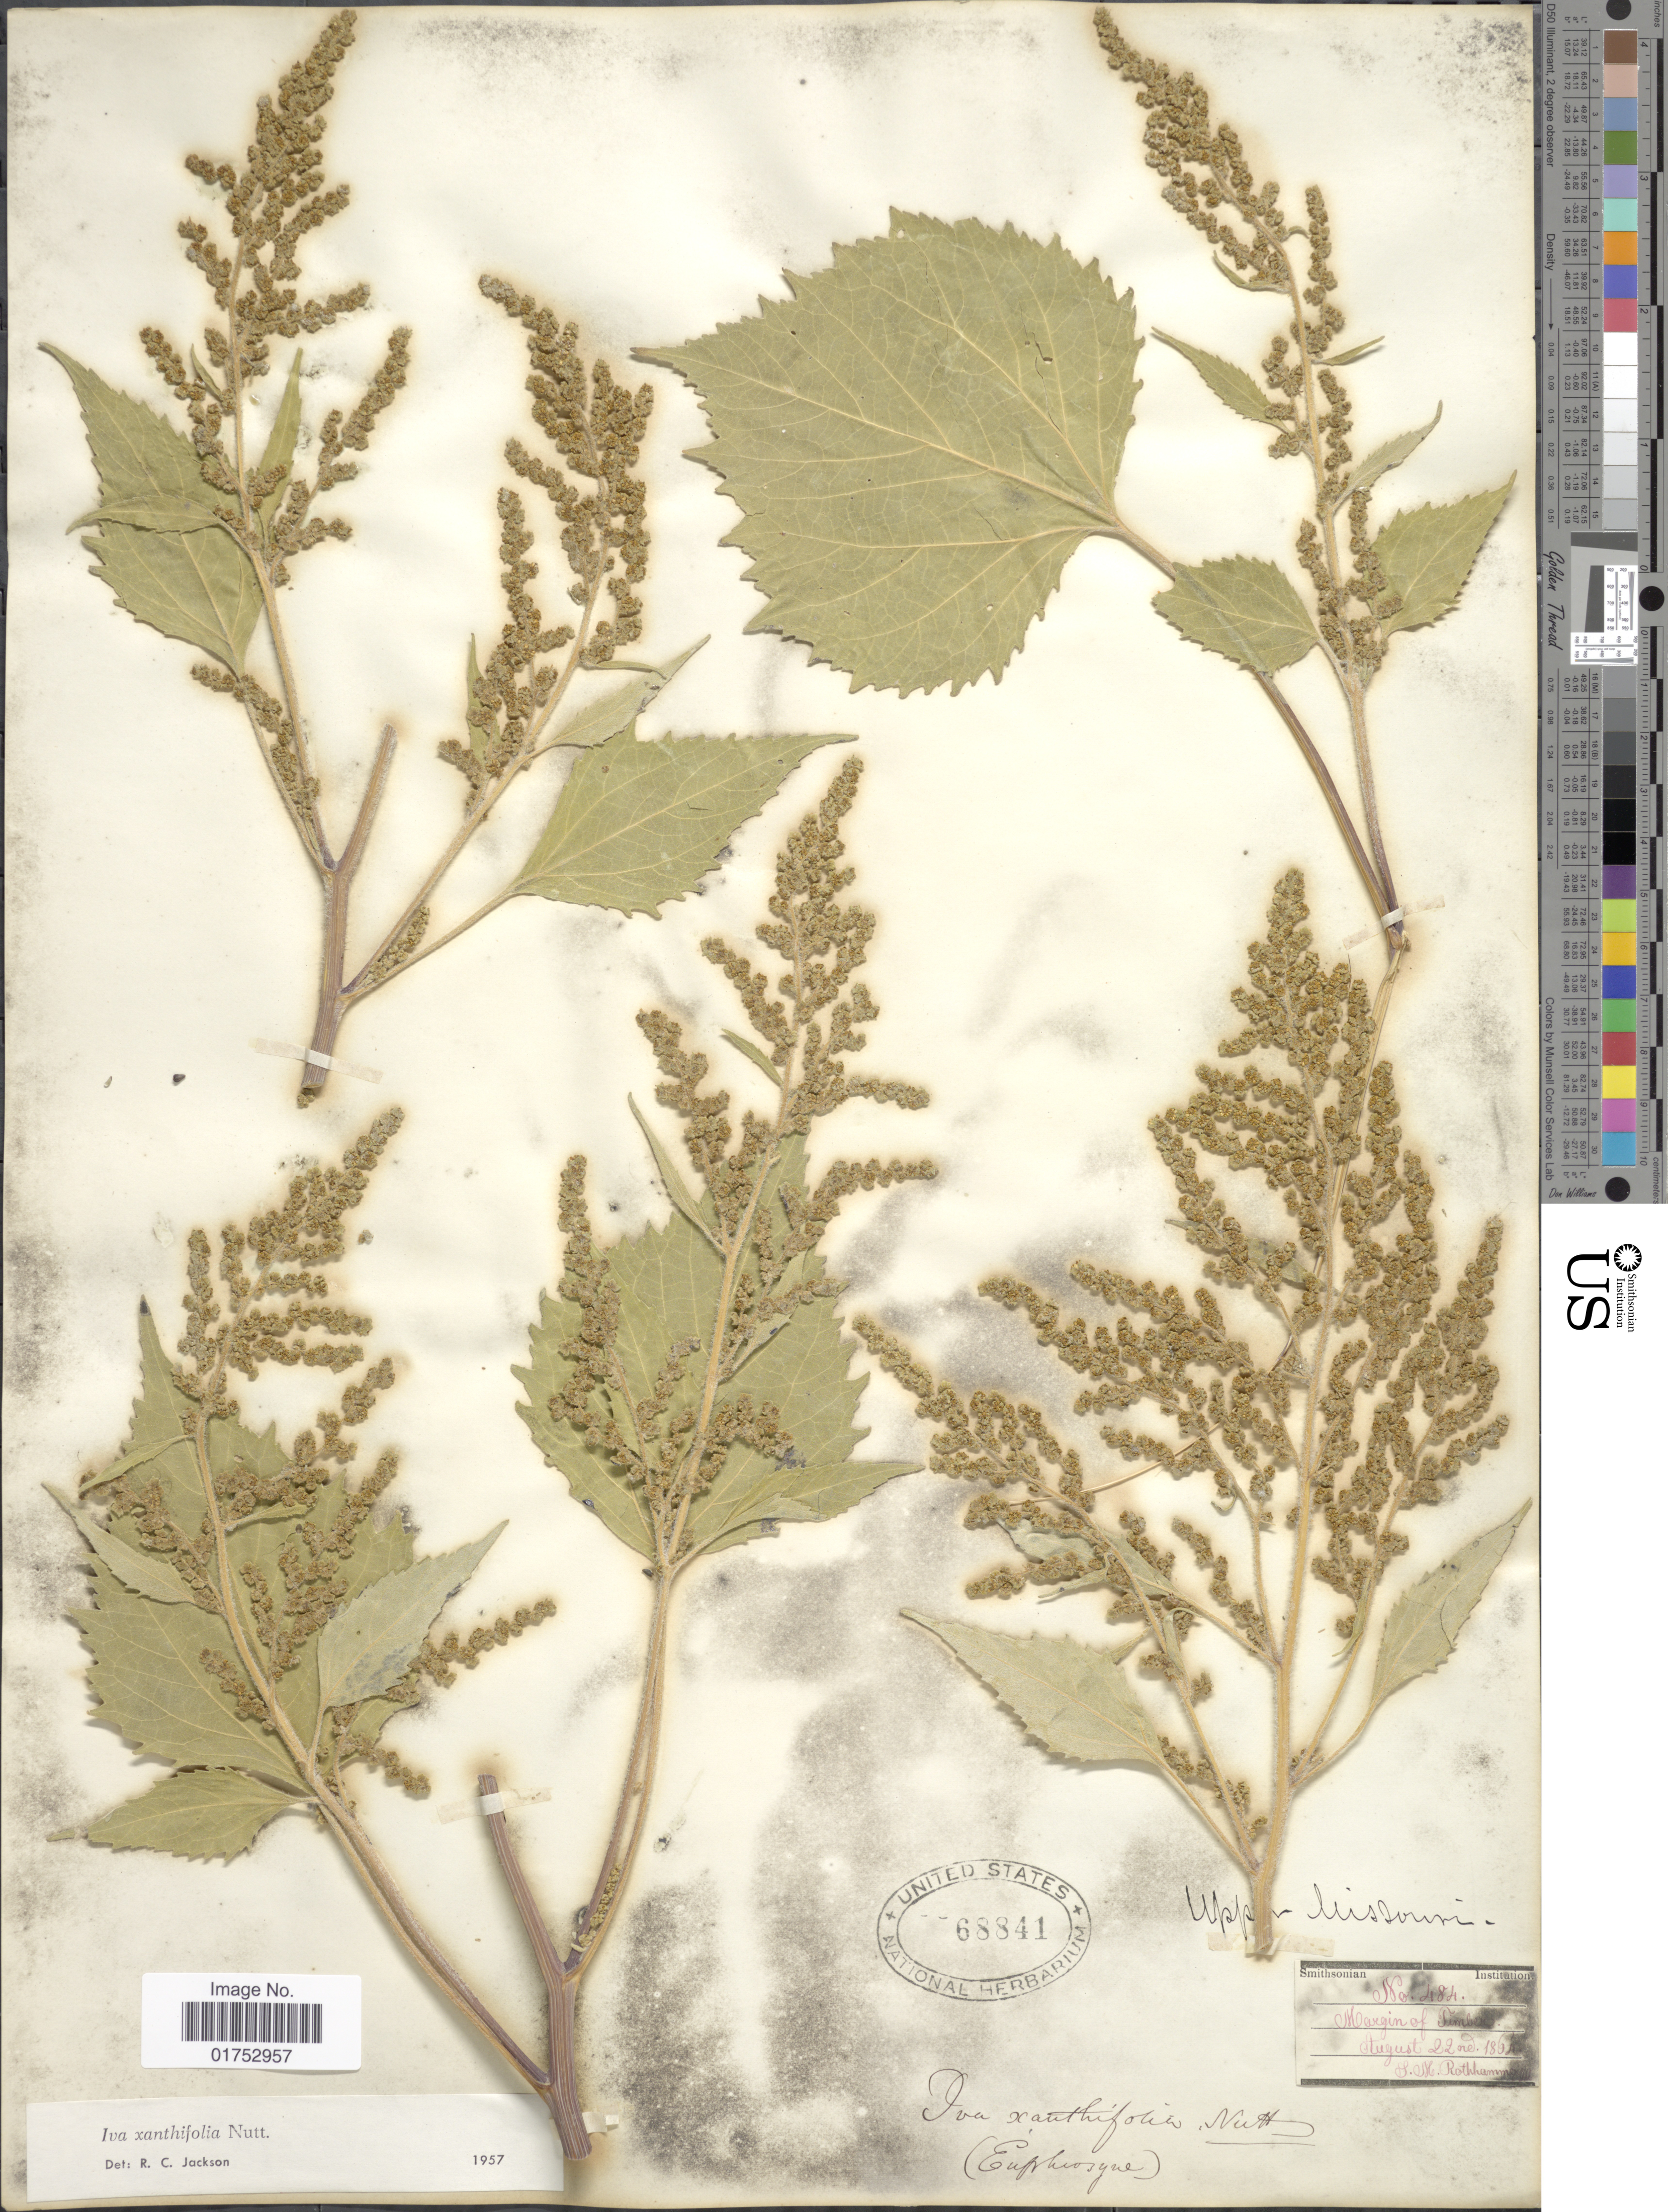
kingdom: Plantae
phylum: Tracheophyta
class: Magnoliopsida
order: Asterales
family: Asteraceae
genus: Iva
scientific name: Iva xanthifolia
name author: Nutt.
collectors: S. Rothhammer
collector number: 484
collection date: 1868-08-22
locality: Margin of Timber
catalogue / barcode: US 68841